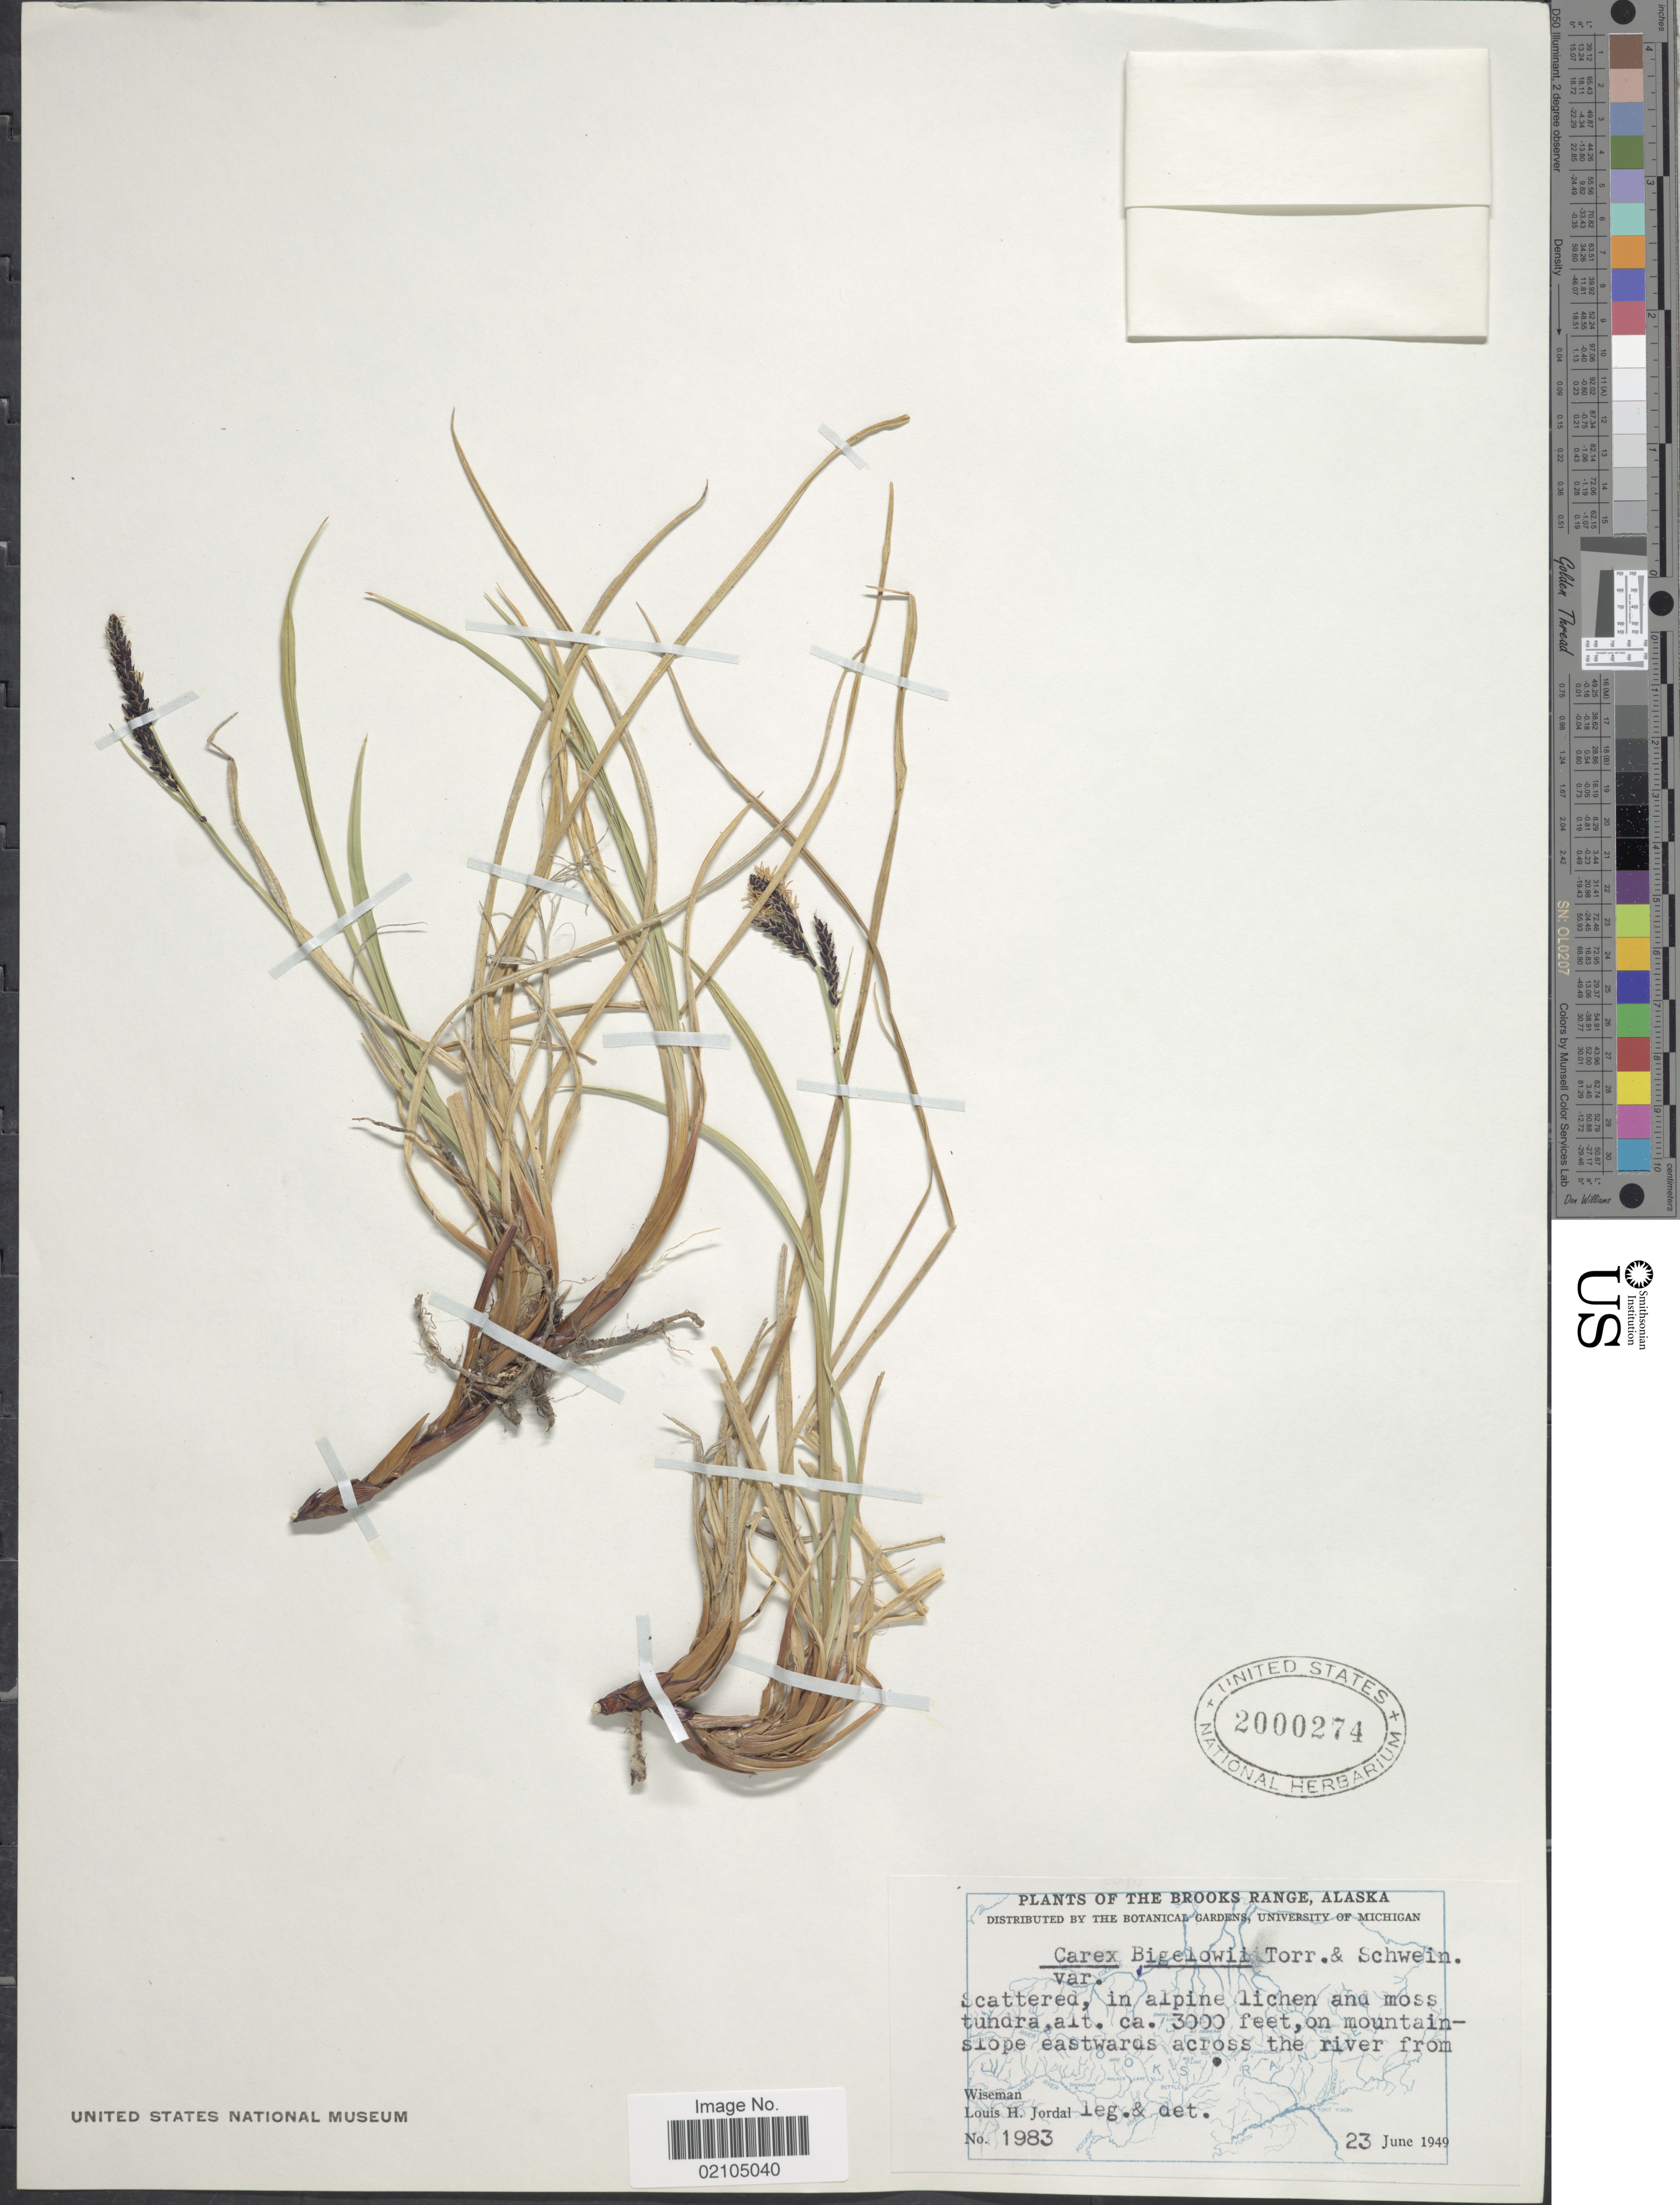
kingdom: Plantae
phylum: Tracheophyta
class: Liliopsida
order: Poales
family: Cyperaceae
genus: Carex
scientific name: Carex bigelowii subsp. lugens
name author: (Holm) T.V. Egorova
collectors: L. Jordal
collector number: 1983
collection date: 1949-06-23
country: United States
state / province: Alaska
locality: Brooks Range. In alpine lichen and moss tundra, on mountainslope eastwards across the river from Wiseman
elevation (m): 914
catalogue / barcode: US 2000274